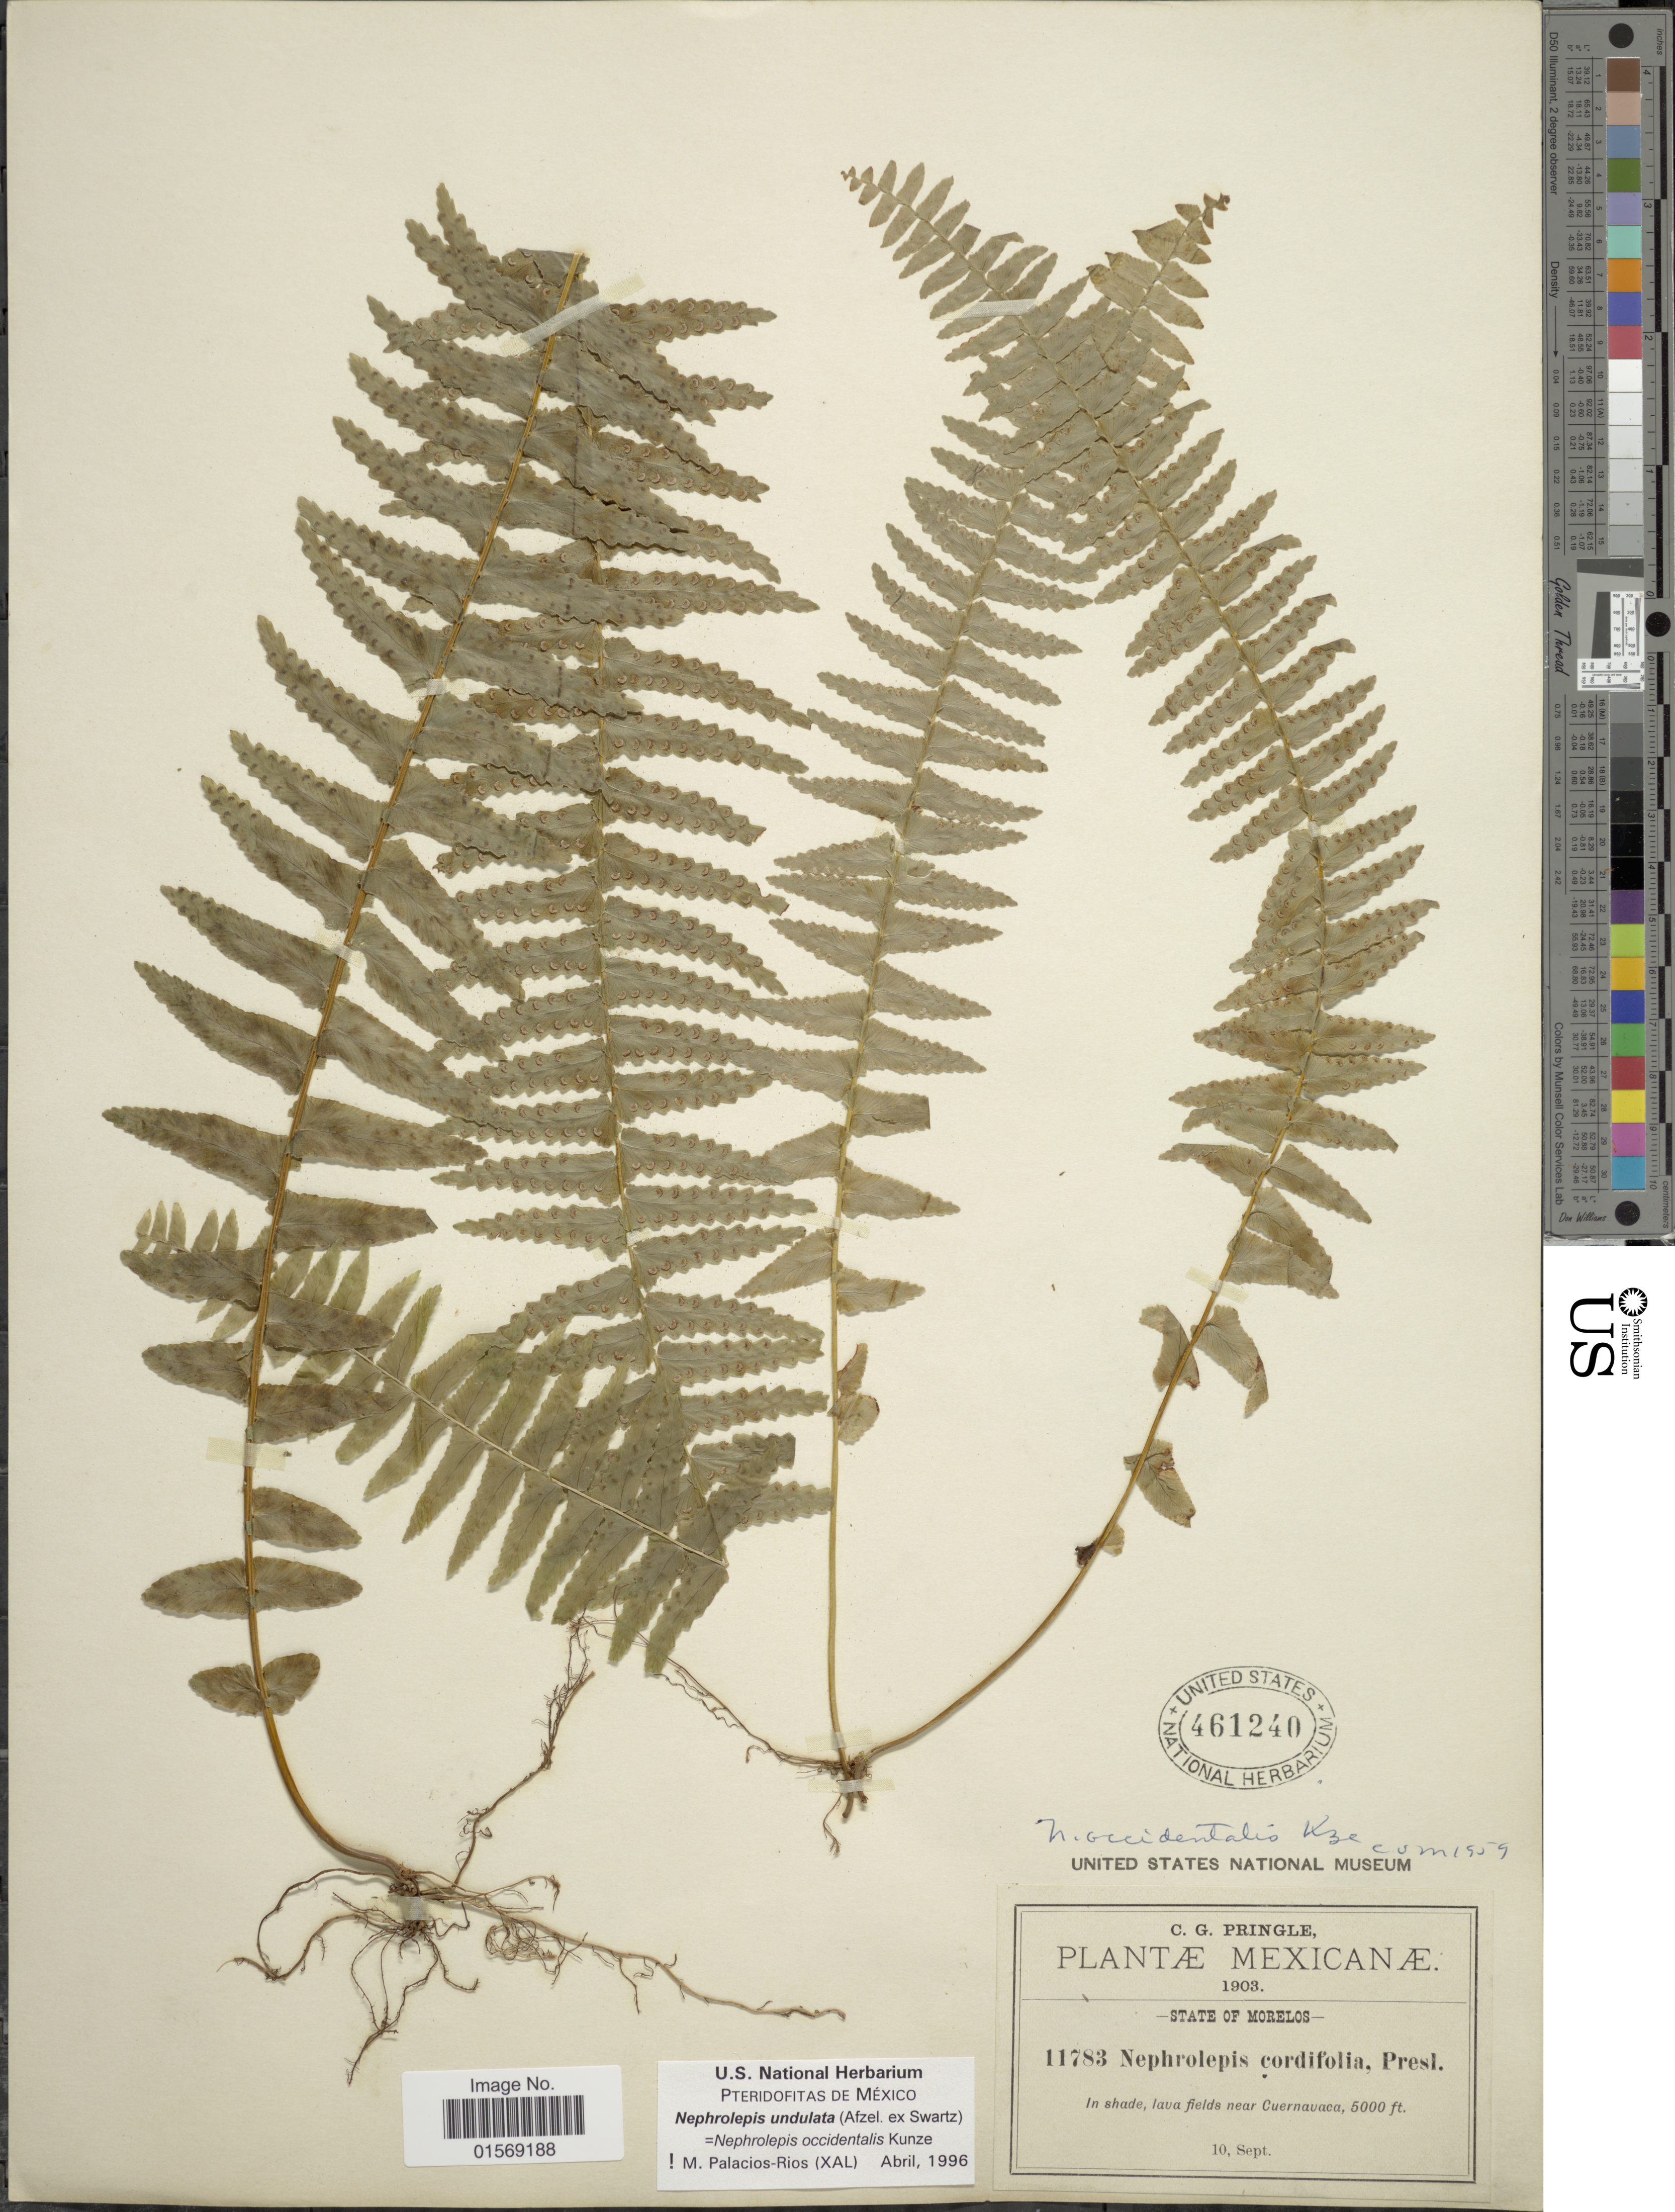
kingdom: Plantae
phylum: Tracheophyta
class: Polypodiopsida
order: Polypodiales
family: Nephrolepidaceae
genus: Nephrolepis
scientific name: Nephrolepis undulata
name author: J. Sm.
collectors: C. G. Pringle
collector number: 11783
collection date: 1903-09-10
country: Mexico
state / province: Morelos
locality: Mexicanae. State of Morelos. In shade, lava fields near Cuernavaca.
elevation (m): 1524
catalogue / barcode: US 461240